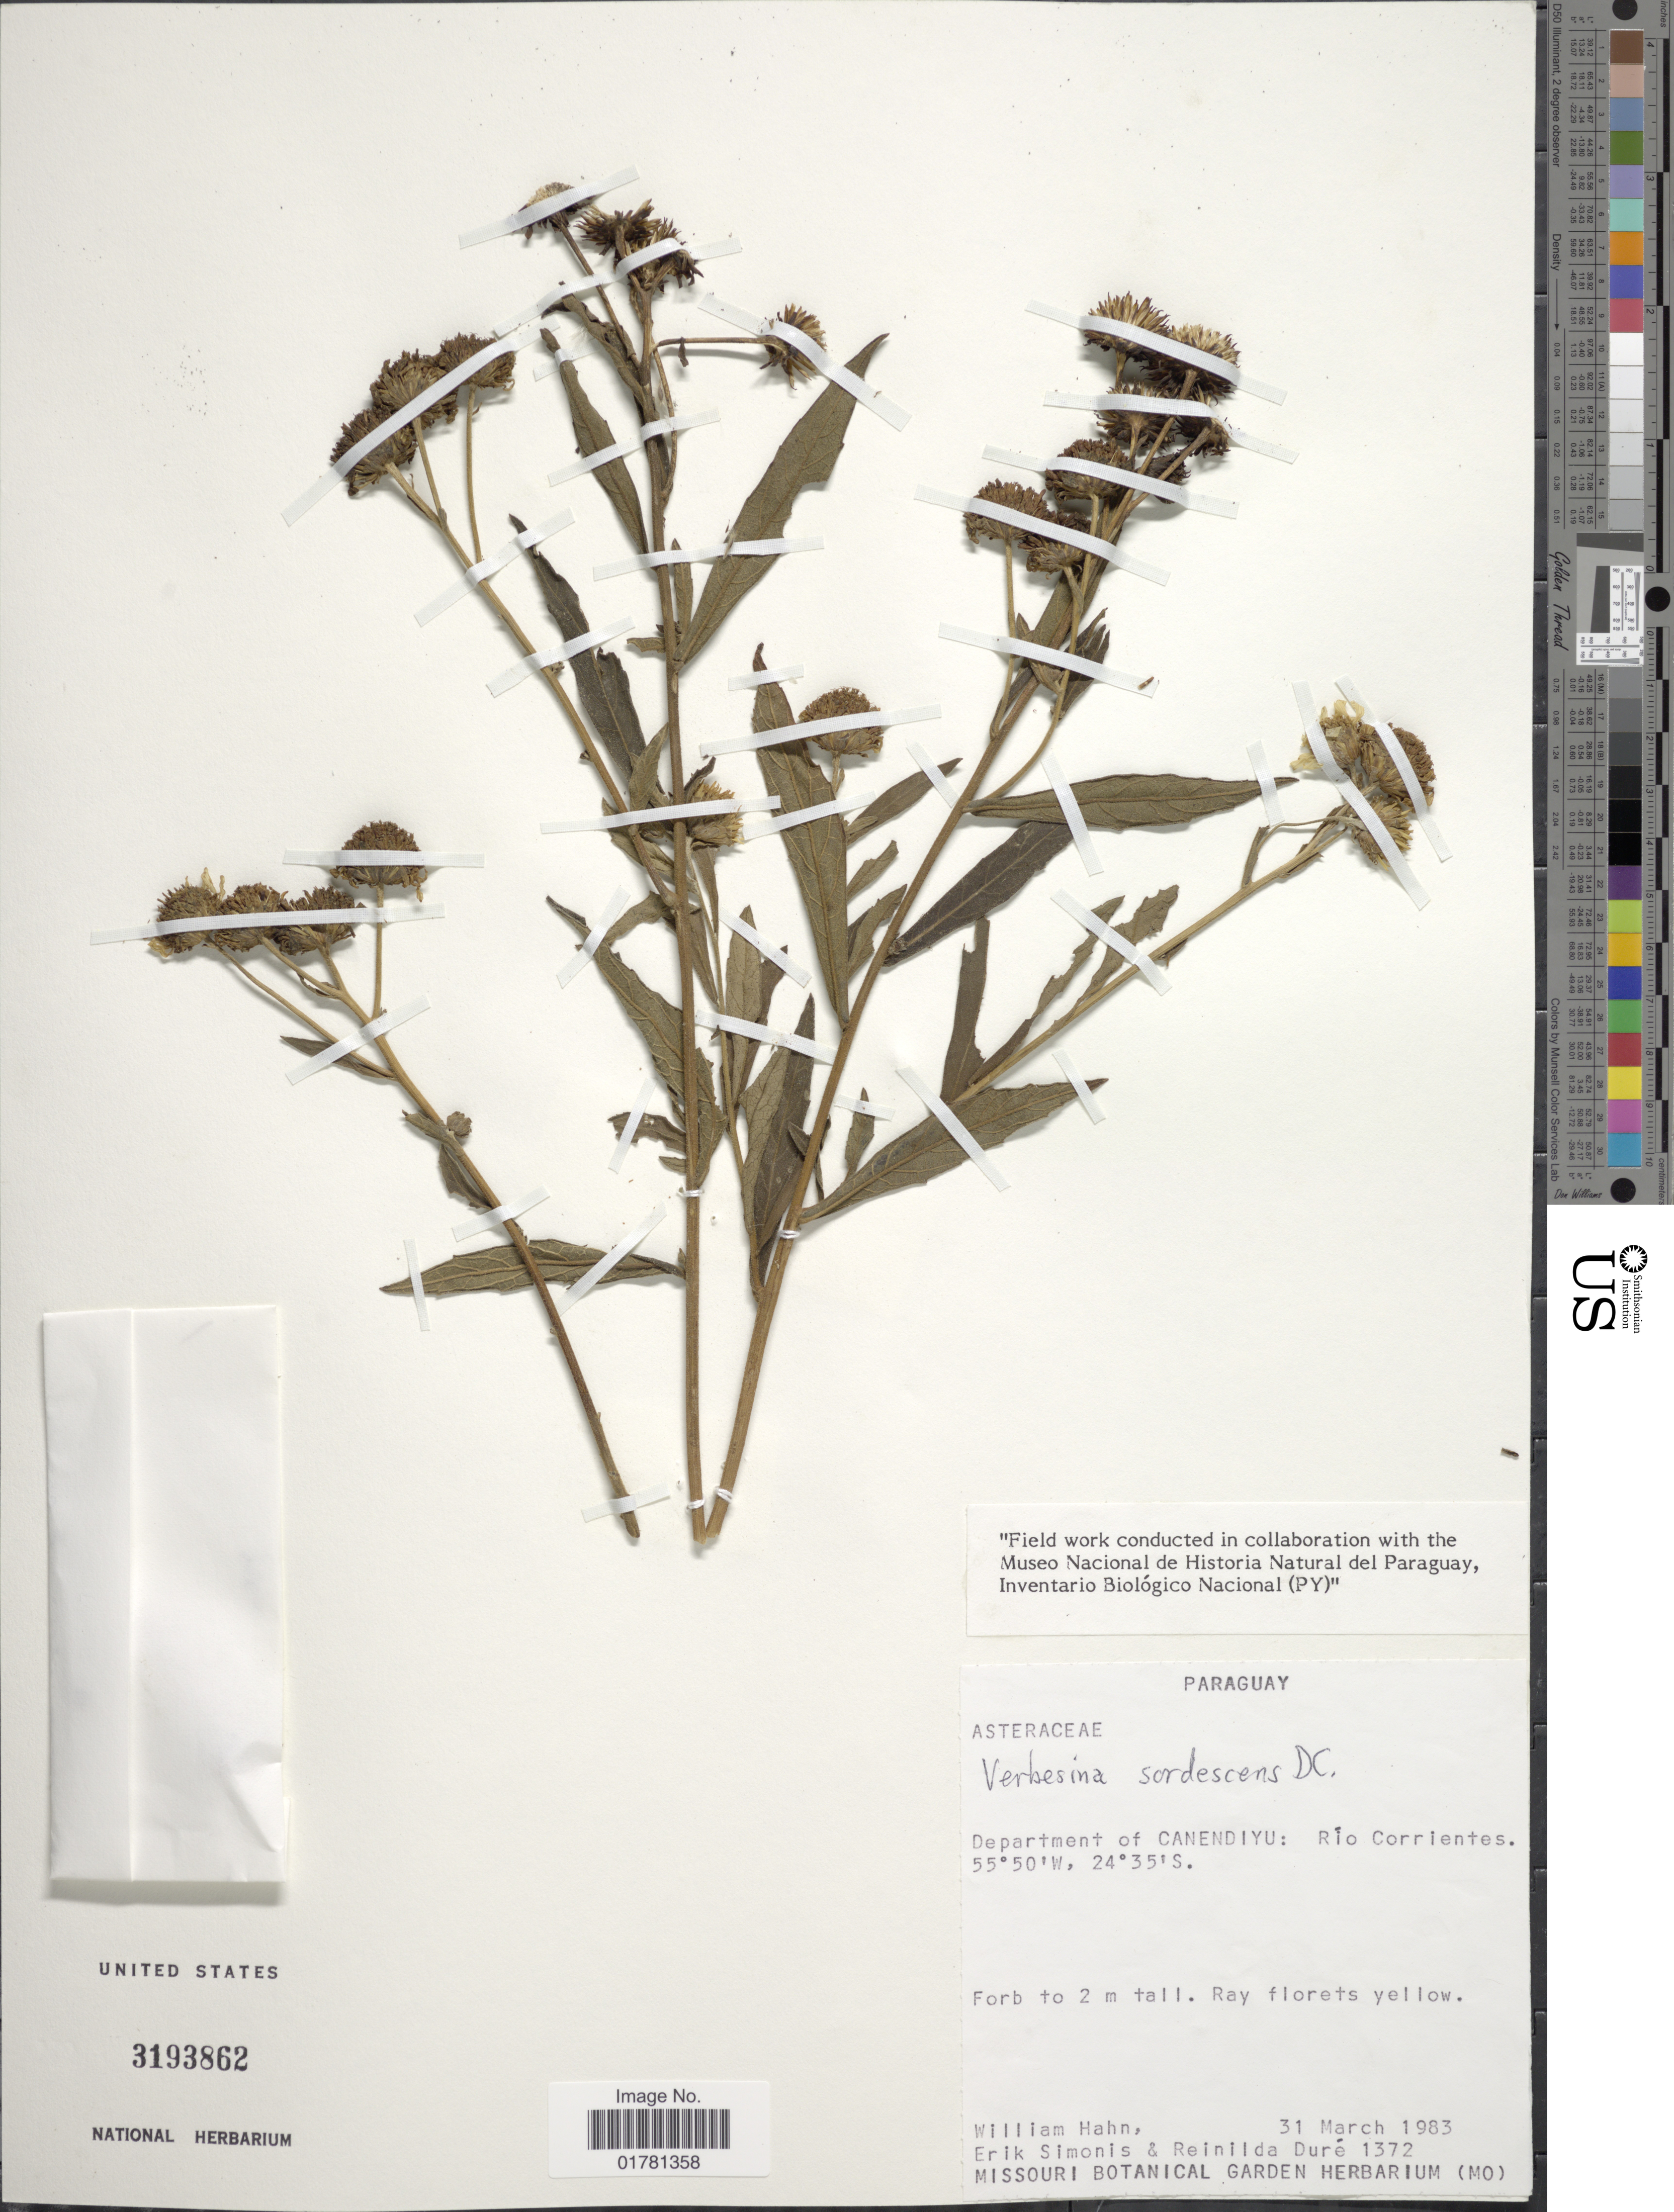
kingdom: Plantae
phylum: Tracheophyta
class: Magnoliopsida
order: Asterales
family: Asteraceae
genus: Verbesina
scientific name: Verbesina sordescens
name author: DC.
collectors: W. Hahn, E. Simonis & R. Duré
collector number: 1372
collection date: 1983-03-31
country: Paraguay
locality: Departamento of Canendiyu: Río Corrientes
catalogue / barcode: US 3193862